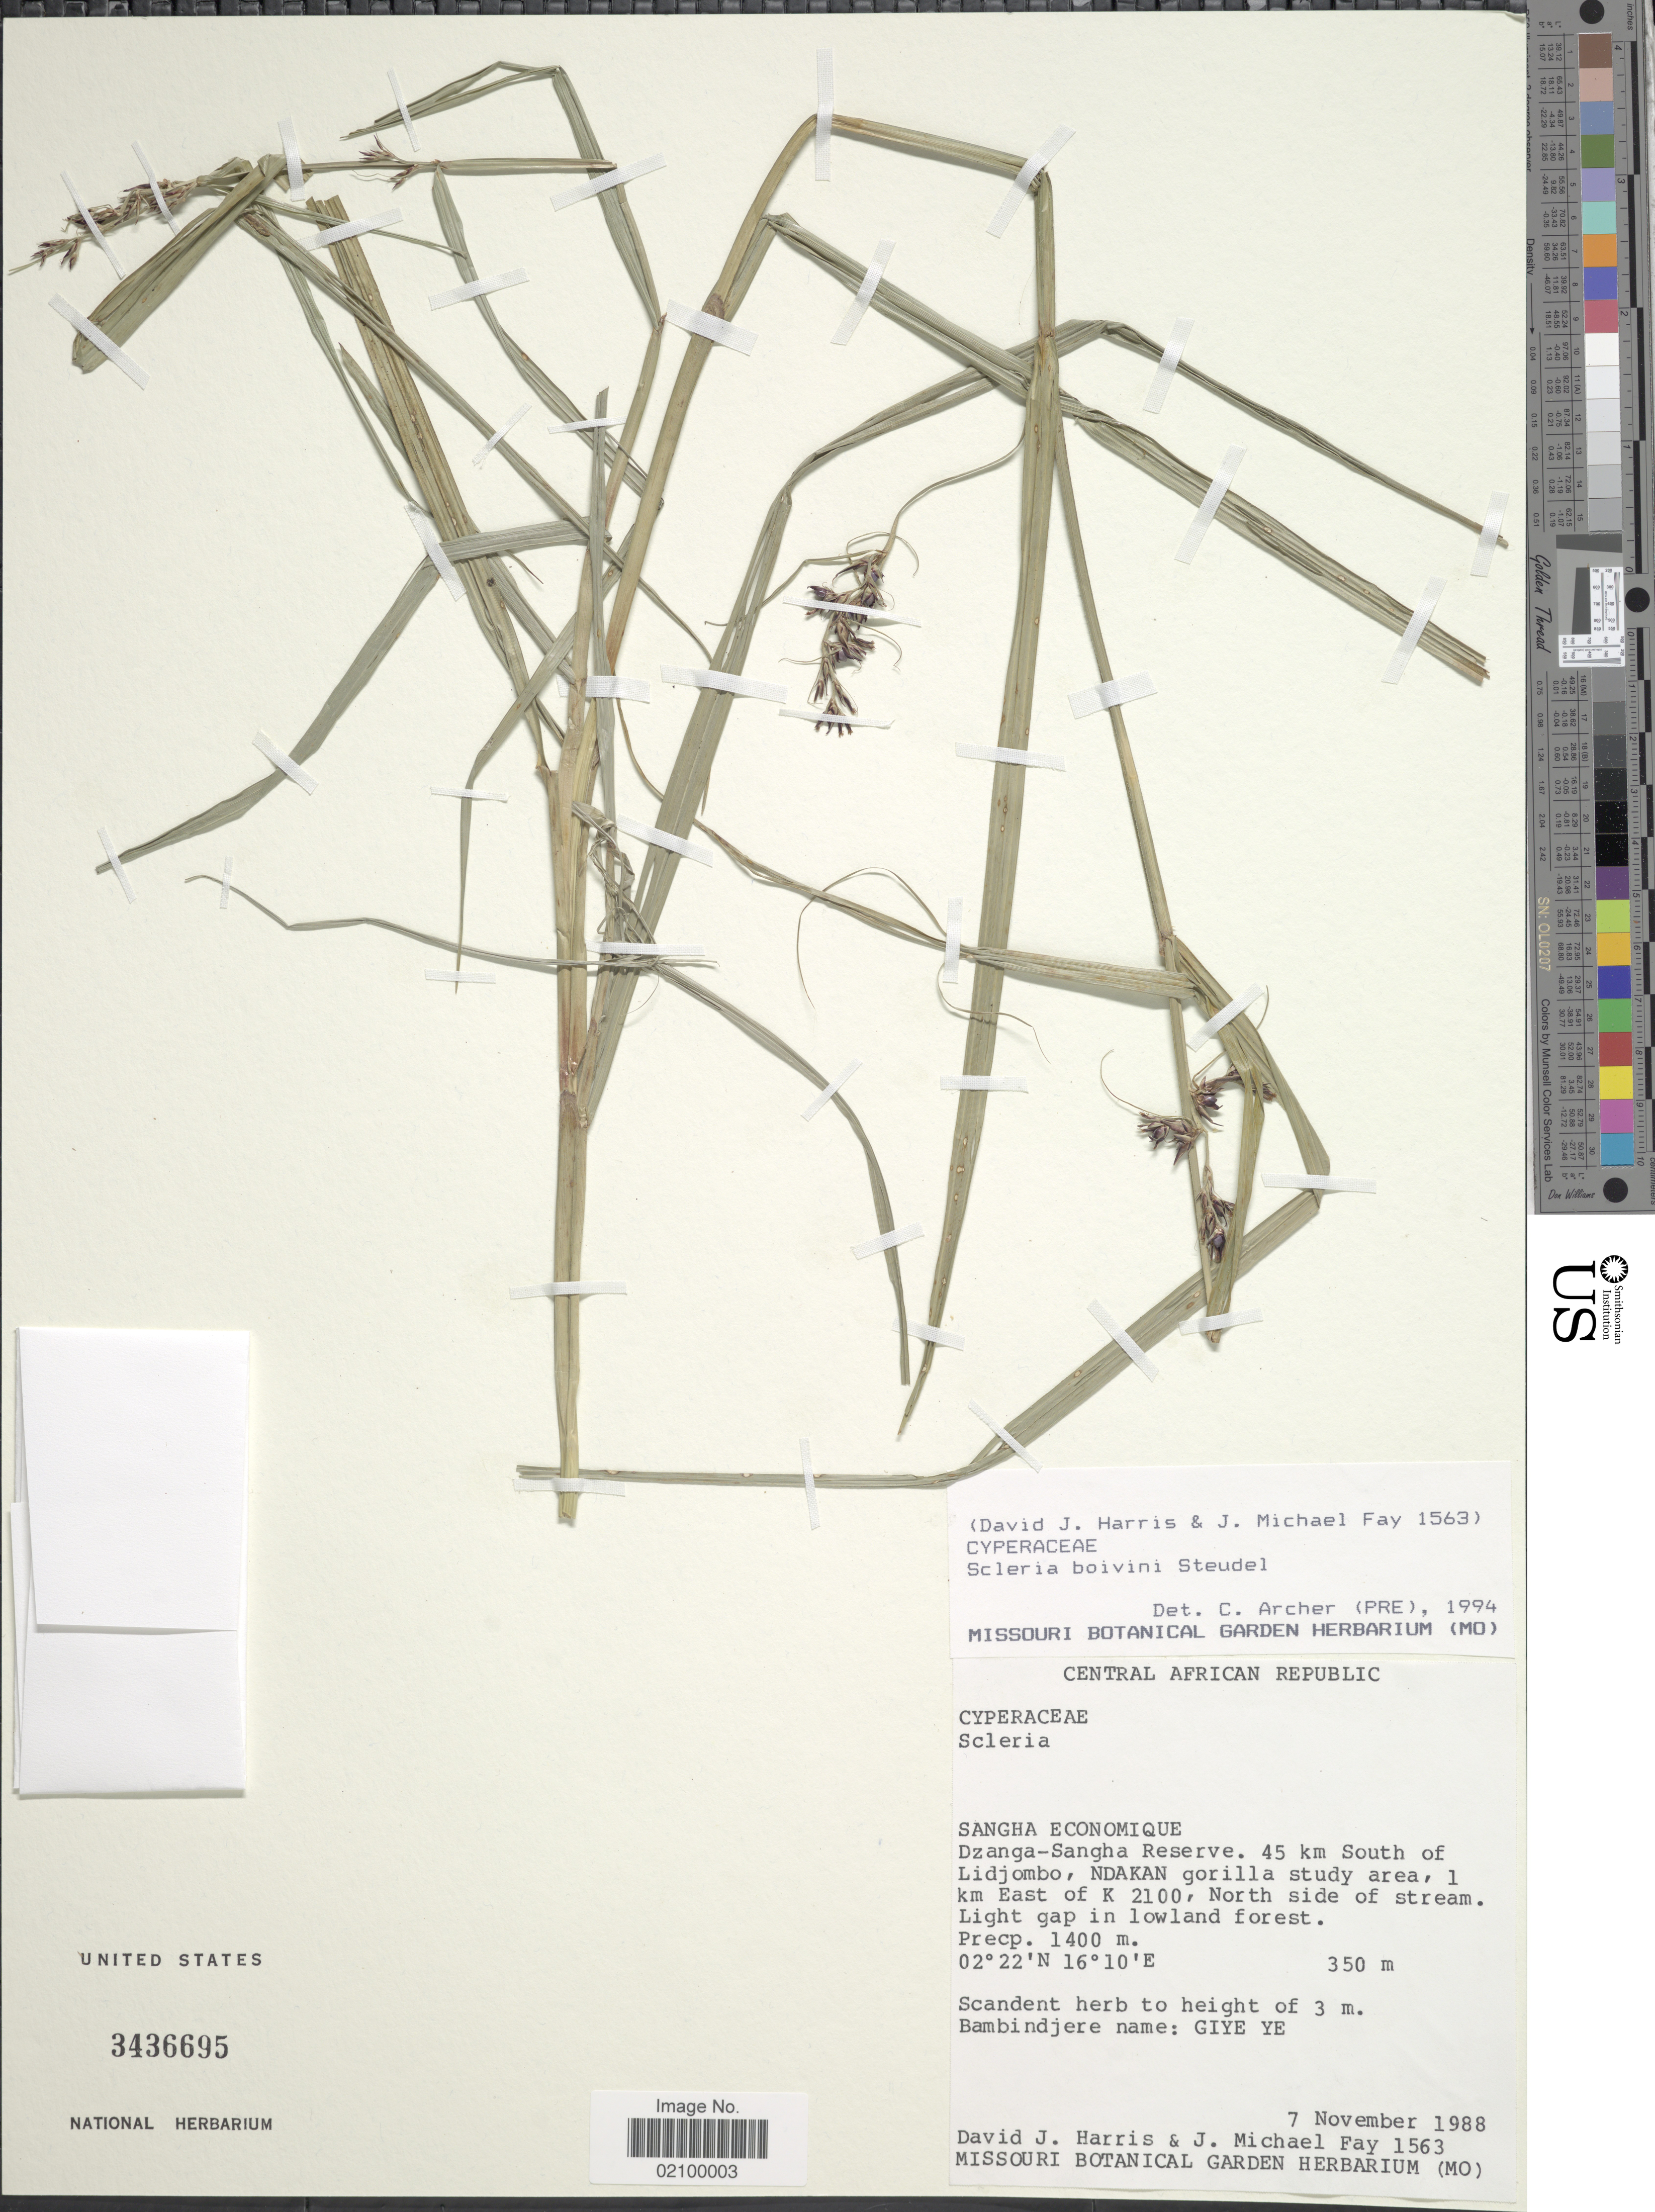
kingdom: Plantae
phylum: Tracheophyta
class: Liliopsida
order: Poales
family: Cyperaceae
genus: Scleria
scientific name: Scleria boivinii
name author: Steud.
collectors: D. J. Harris & J. M. Fay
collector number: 1563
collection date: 1988-11-07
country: Central African Republic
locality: Sangha Economique. Dzanga - Sangha Reserve. 45 km South of Lidjombo, Ndakan gorilla study area, 1 km east of K 2100, North side of stream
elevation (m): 350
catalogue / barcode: US 3436695